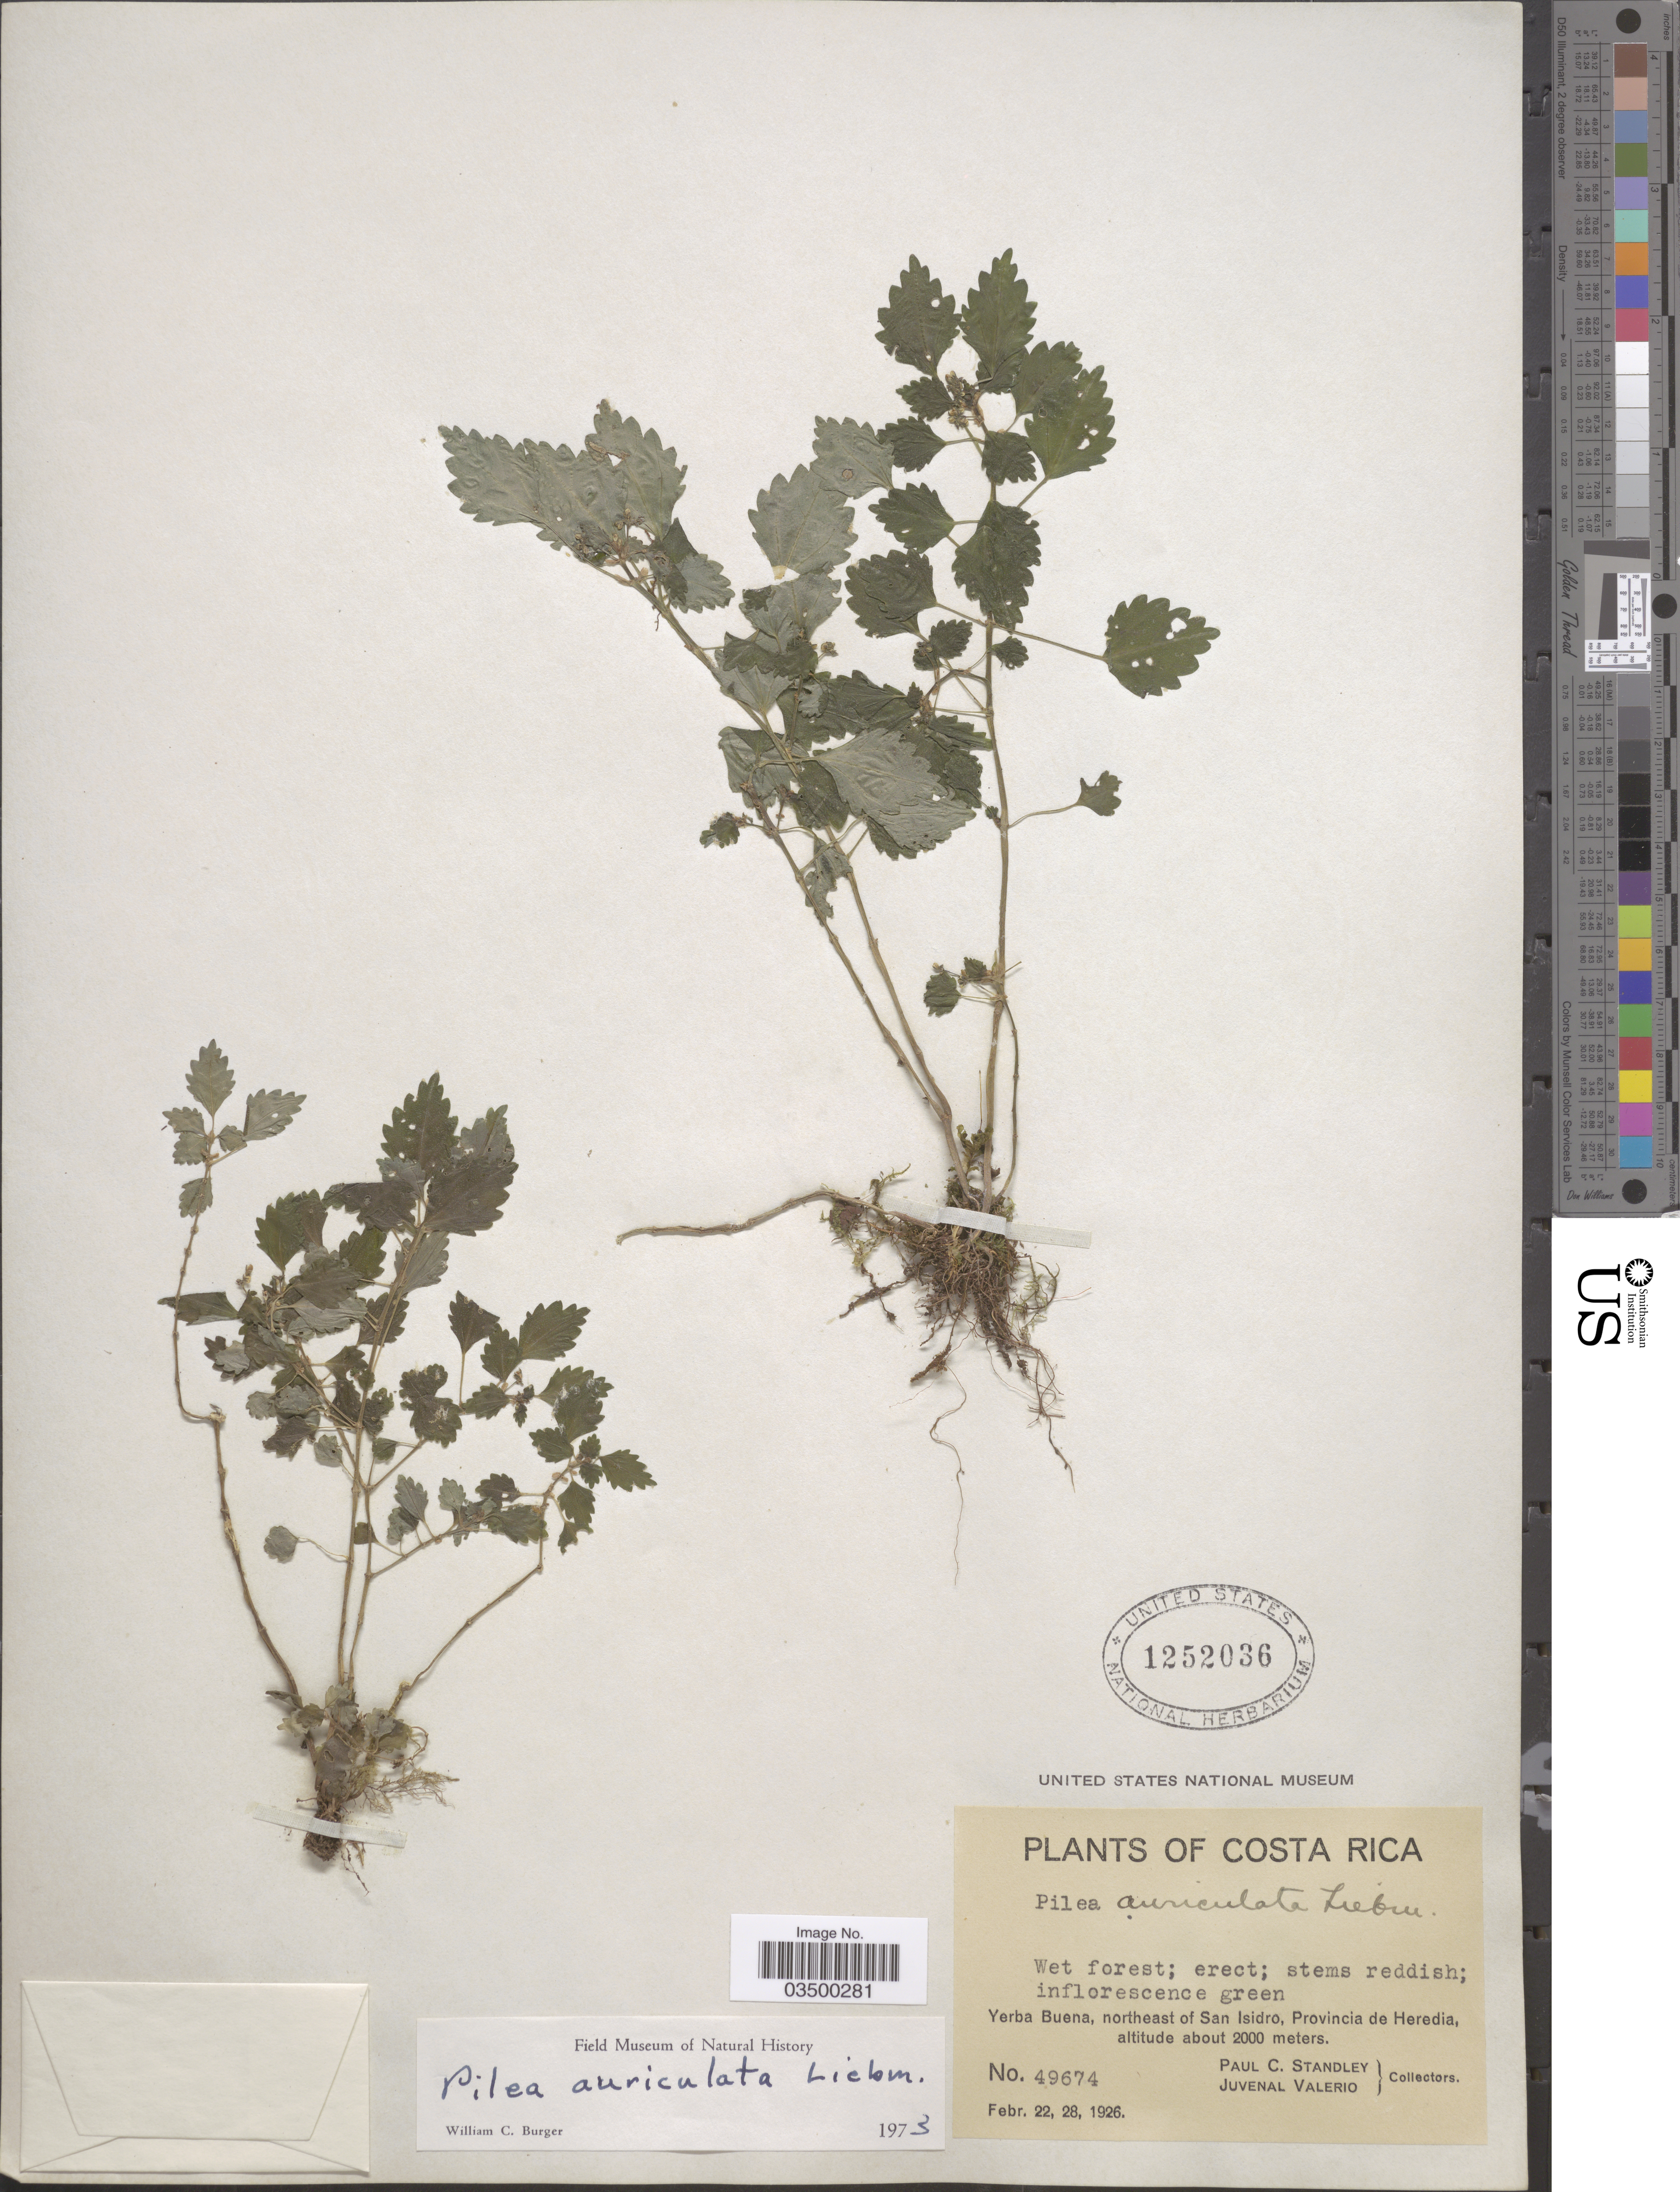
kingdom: Plantae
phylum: Tracheophyta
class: Magnoliopsida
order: Rosales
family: Urticaceae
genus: Pilea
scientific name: Pilea auriculata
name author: Liebm.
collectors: P. C. Standley & J. Valerio R.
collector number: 49674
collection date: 1926-02-22/1926-02-28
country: Costa Rica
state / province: Heredia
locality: Yerba Buena, northeast of San Isidro.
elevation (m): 2000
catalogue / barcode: US 1252036